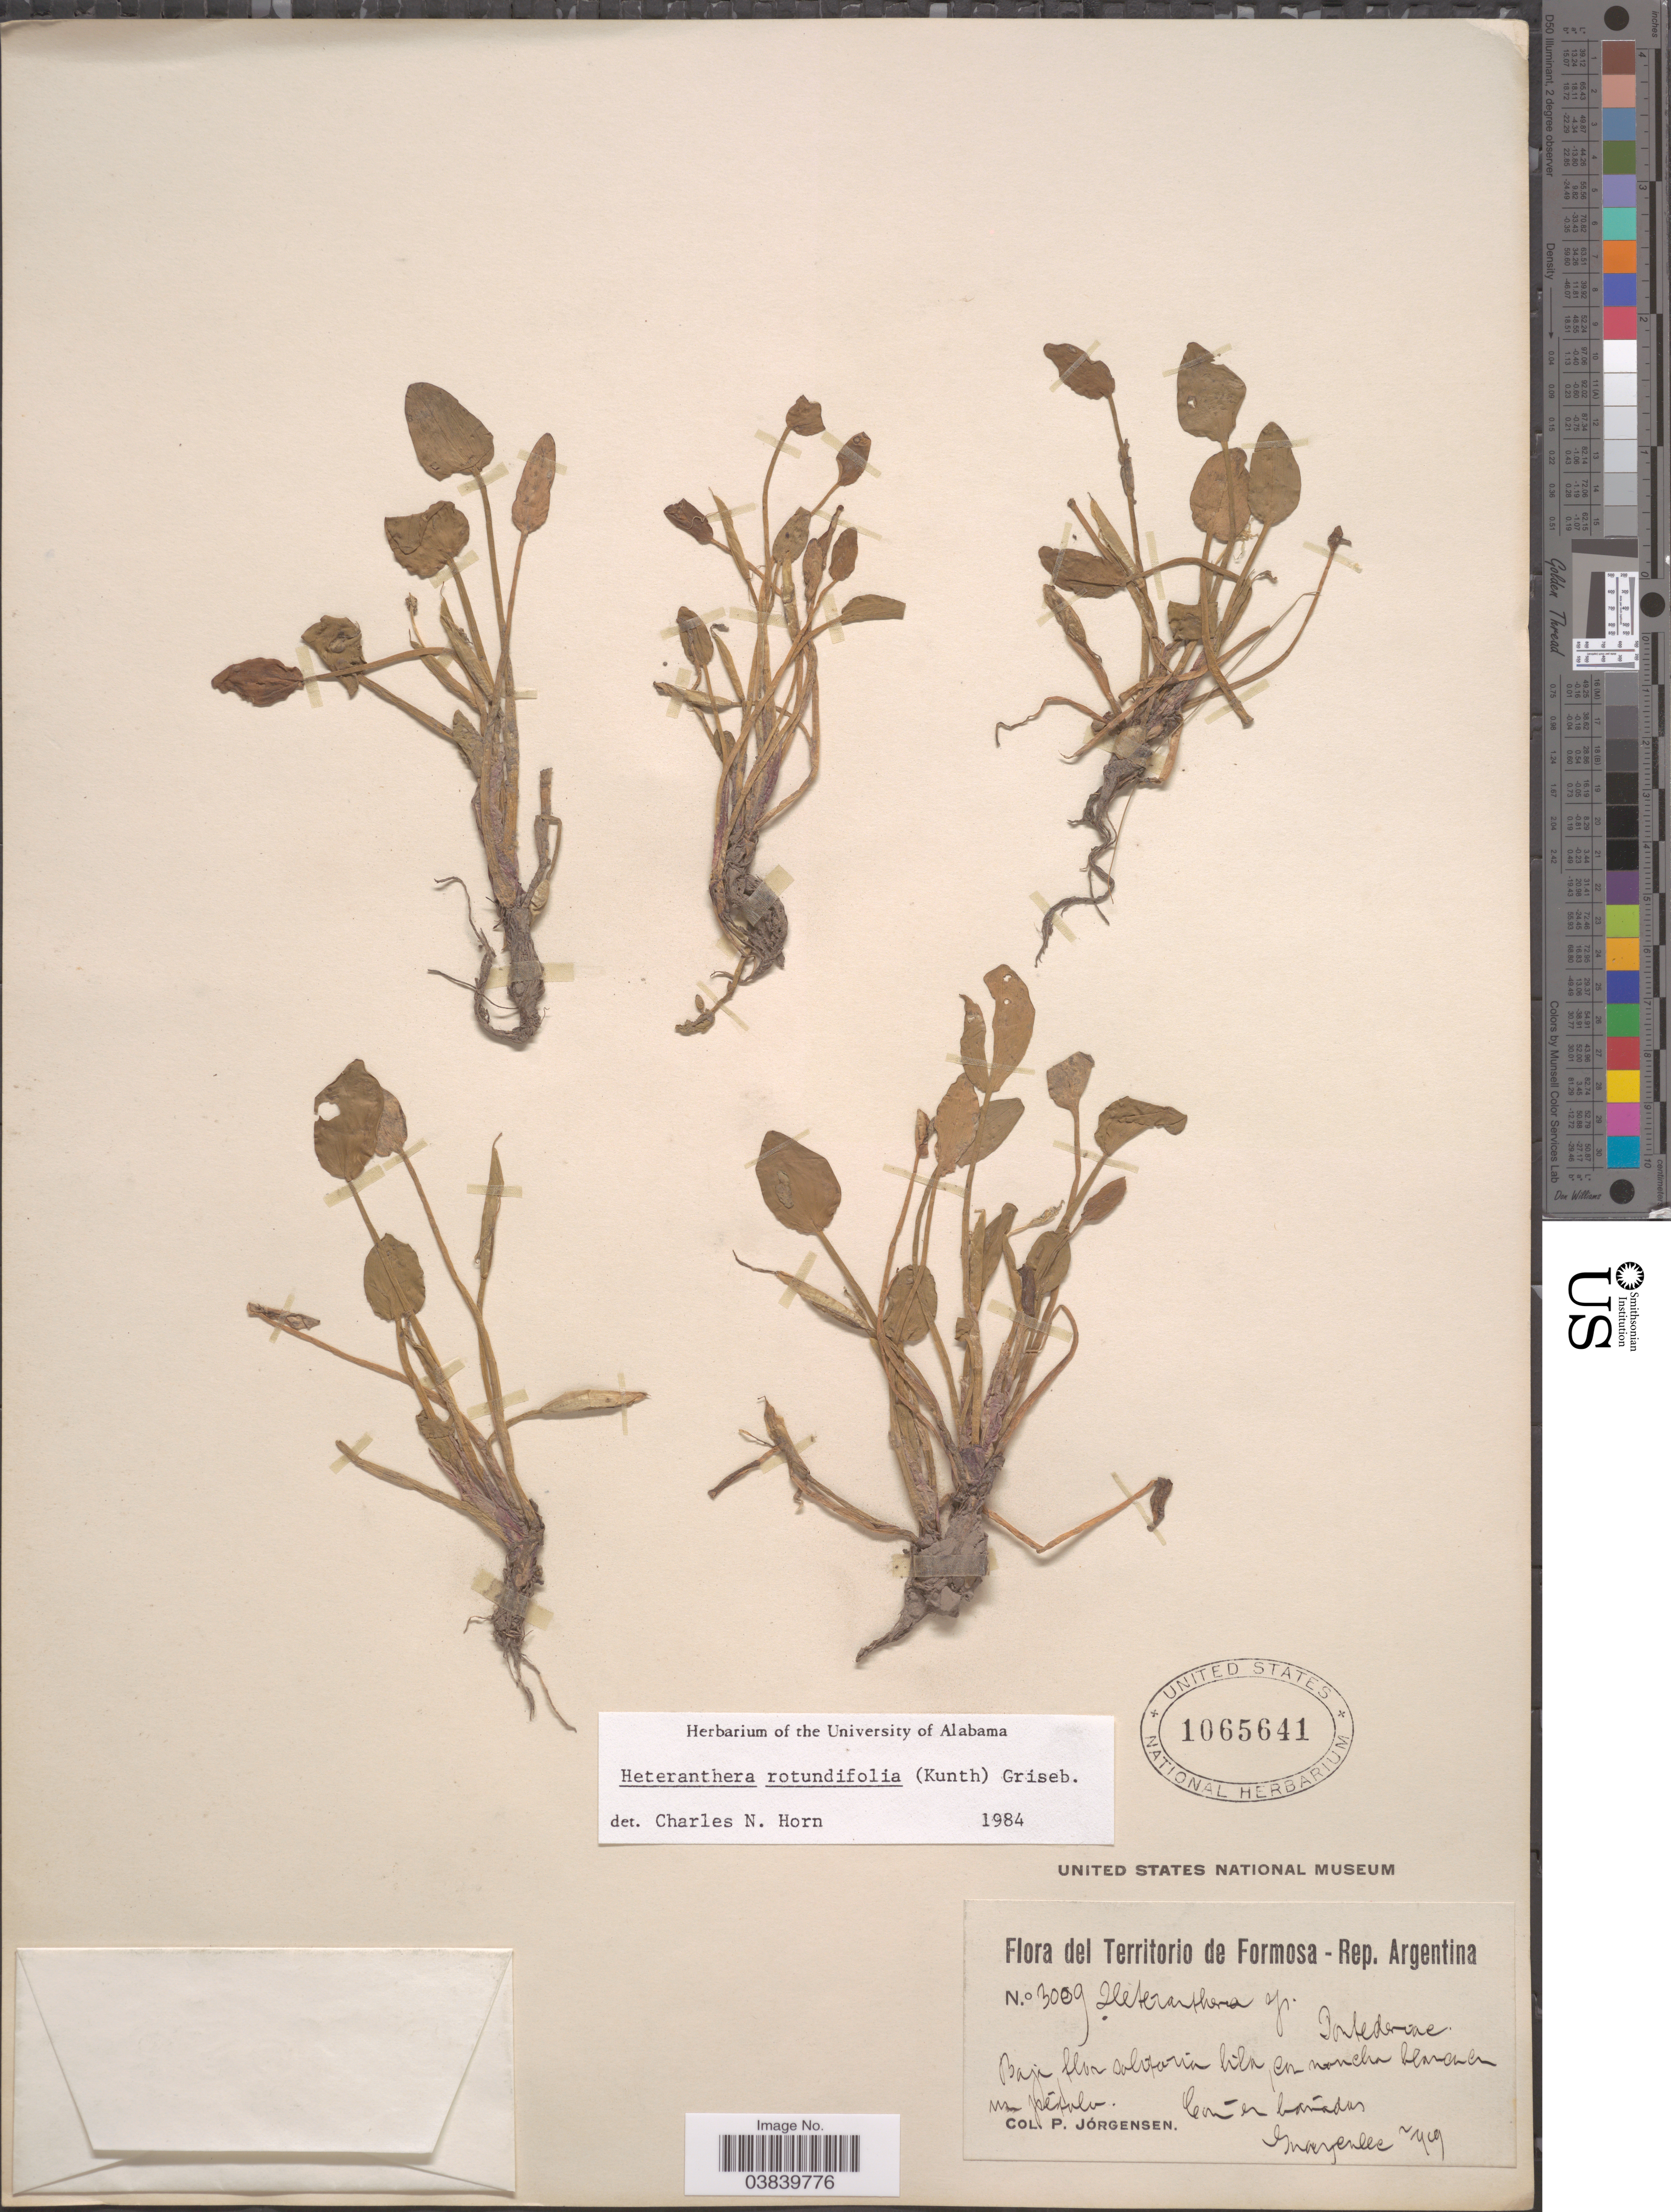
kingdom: Plantae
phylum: Tracheophyta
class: Liliopsida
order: Commelinales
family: Pontederiaceae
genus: Heteranthera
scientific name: Heteranthera rotundifolia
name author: (Kunth) Griseb.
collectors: P. Jörgensen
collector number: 3009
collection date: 1919-02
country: Argentina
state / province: Formosa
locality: Guaycolec.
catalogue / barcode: US 1065641